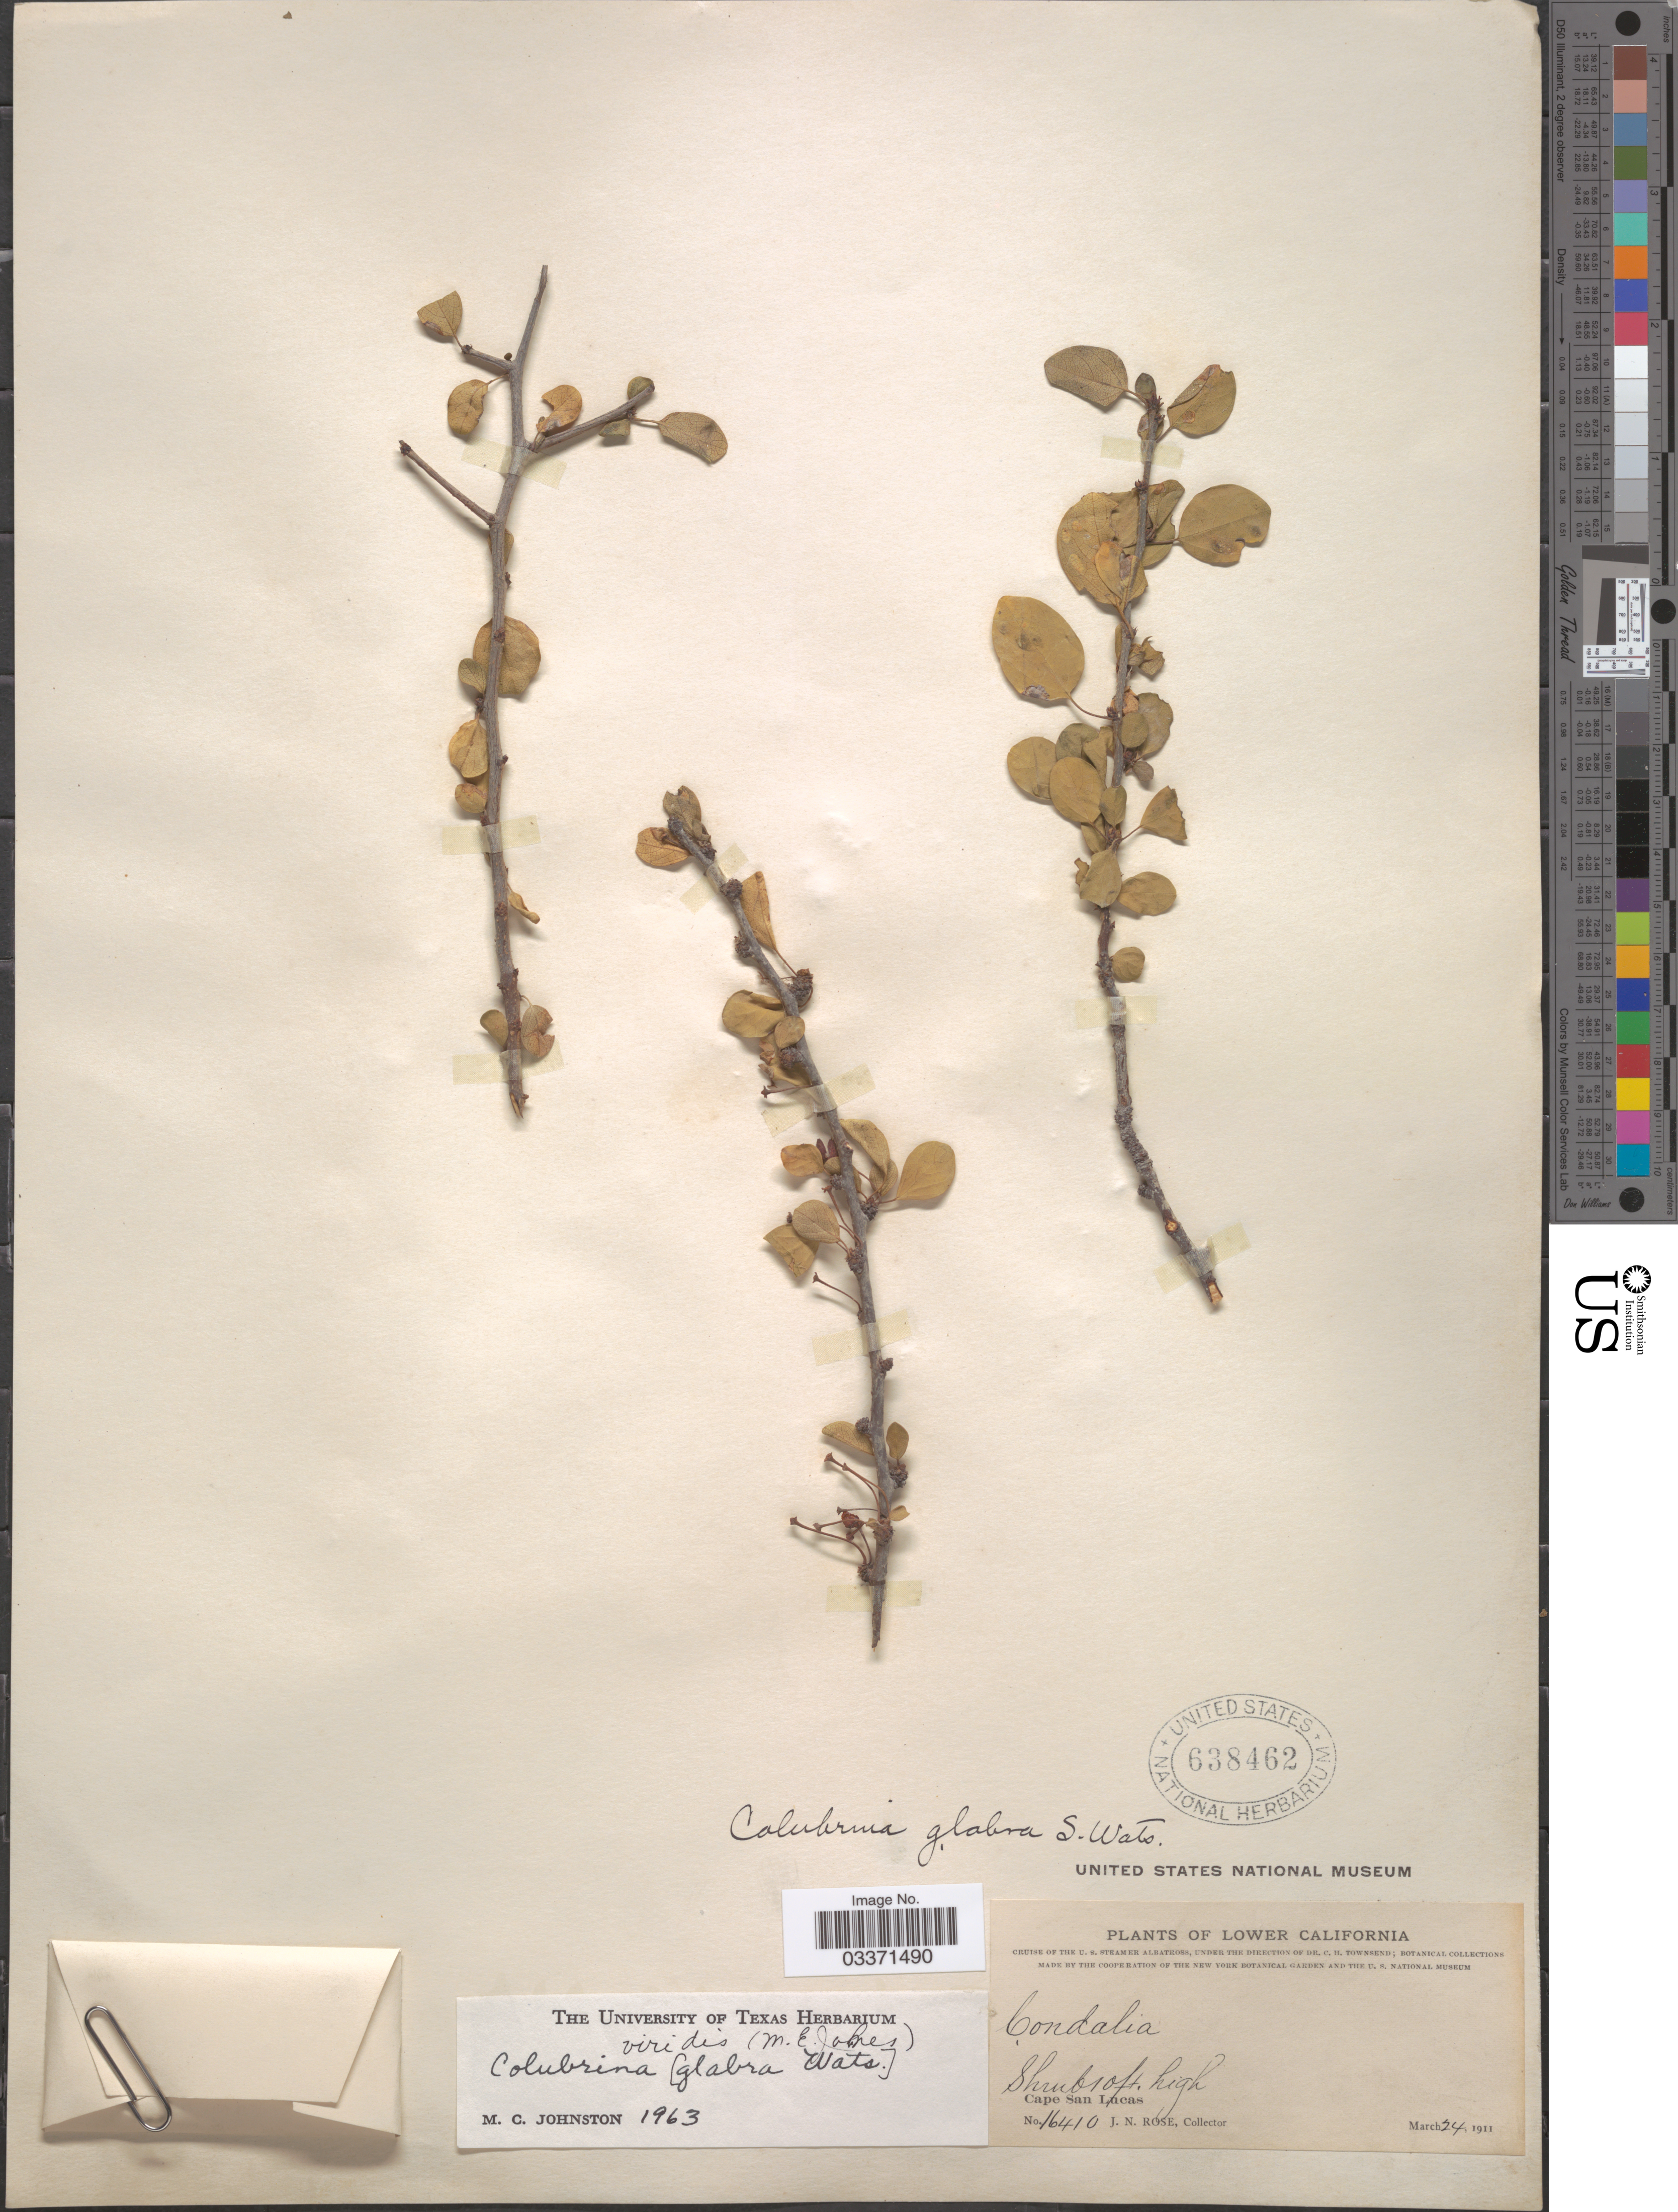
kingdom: Plantae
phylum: Tracheophyta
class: Magnoliopsida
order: Rosales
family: Rhamnaceae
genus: Colubrina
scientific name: Colubrina viridis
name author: (M.E. Jones) M.C. Johnst.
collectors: J. N. Rose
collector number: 16410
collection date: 1911-03-24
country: Mexico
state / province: Baja California Sur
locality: Lower California. Cape San Lucas.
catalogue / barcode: US 638462